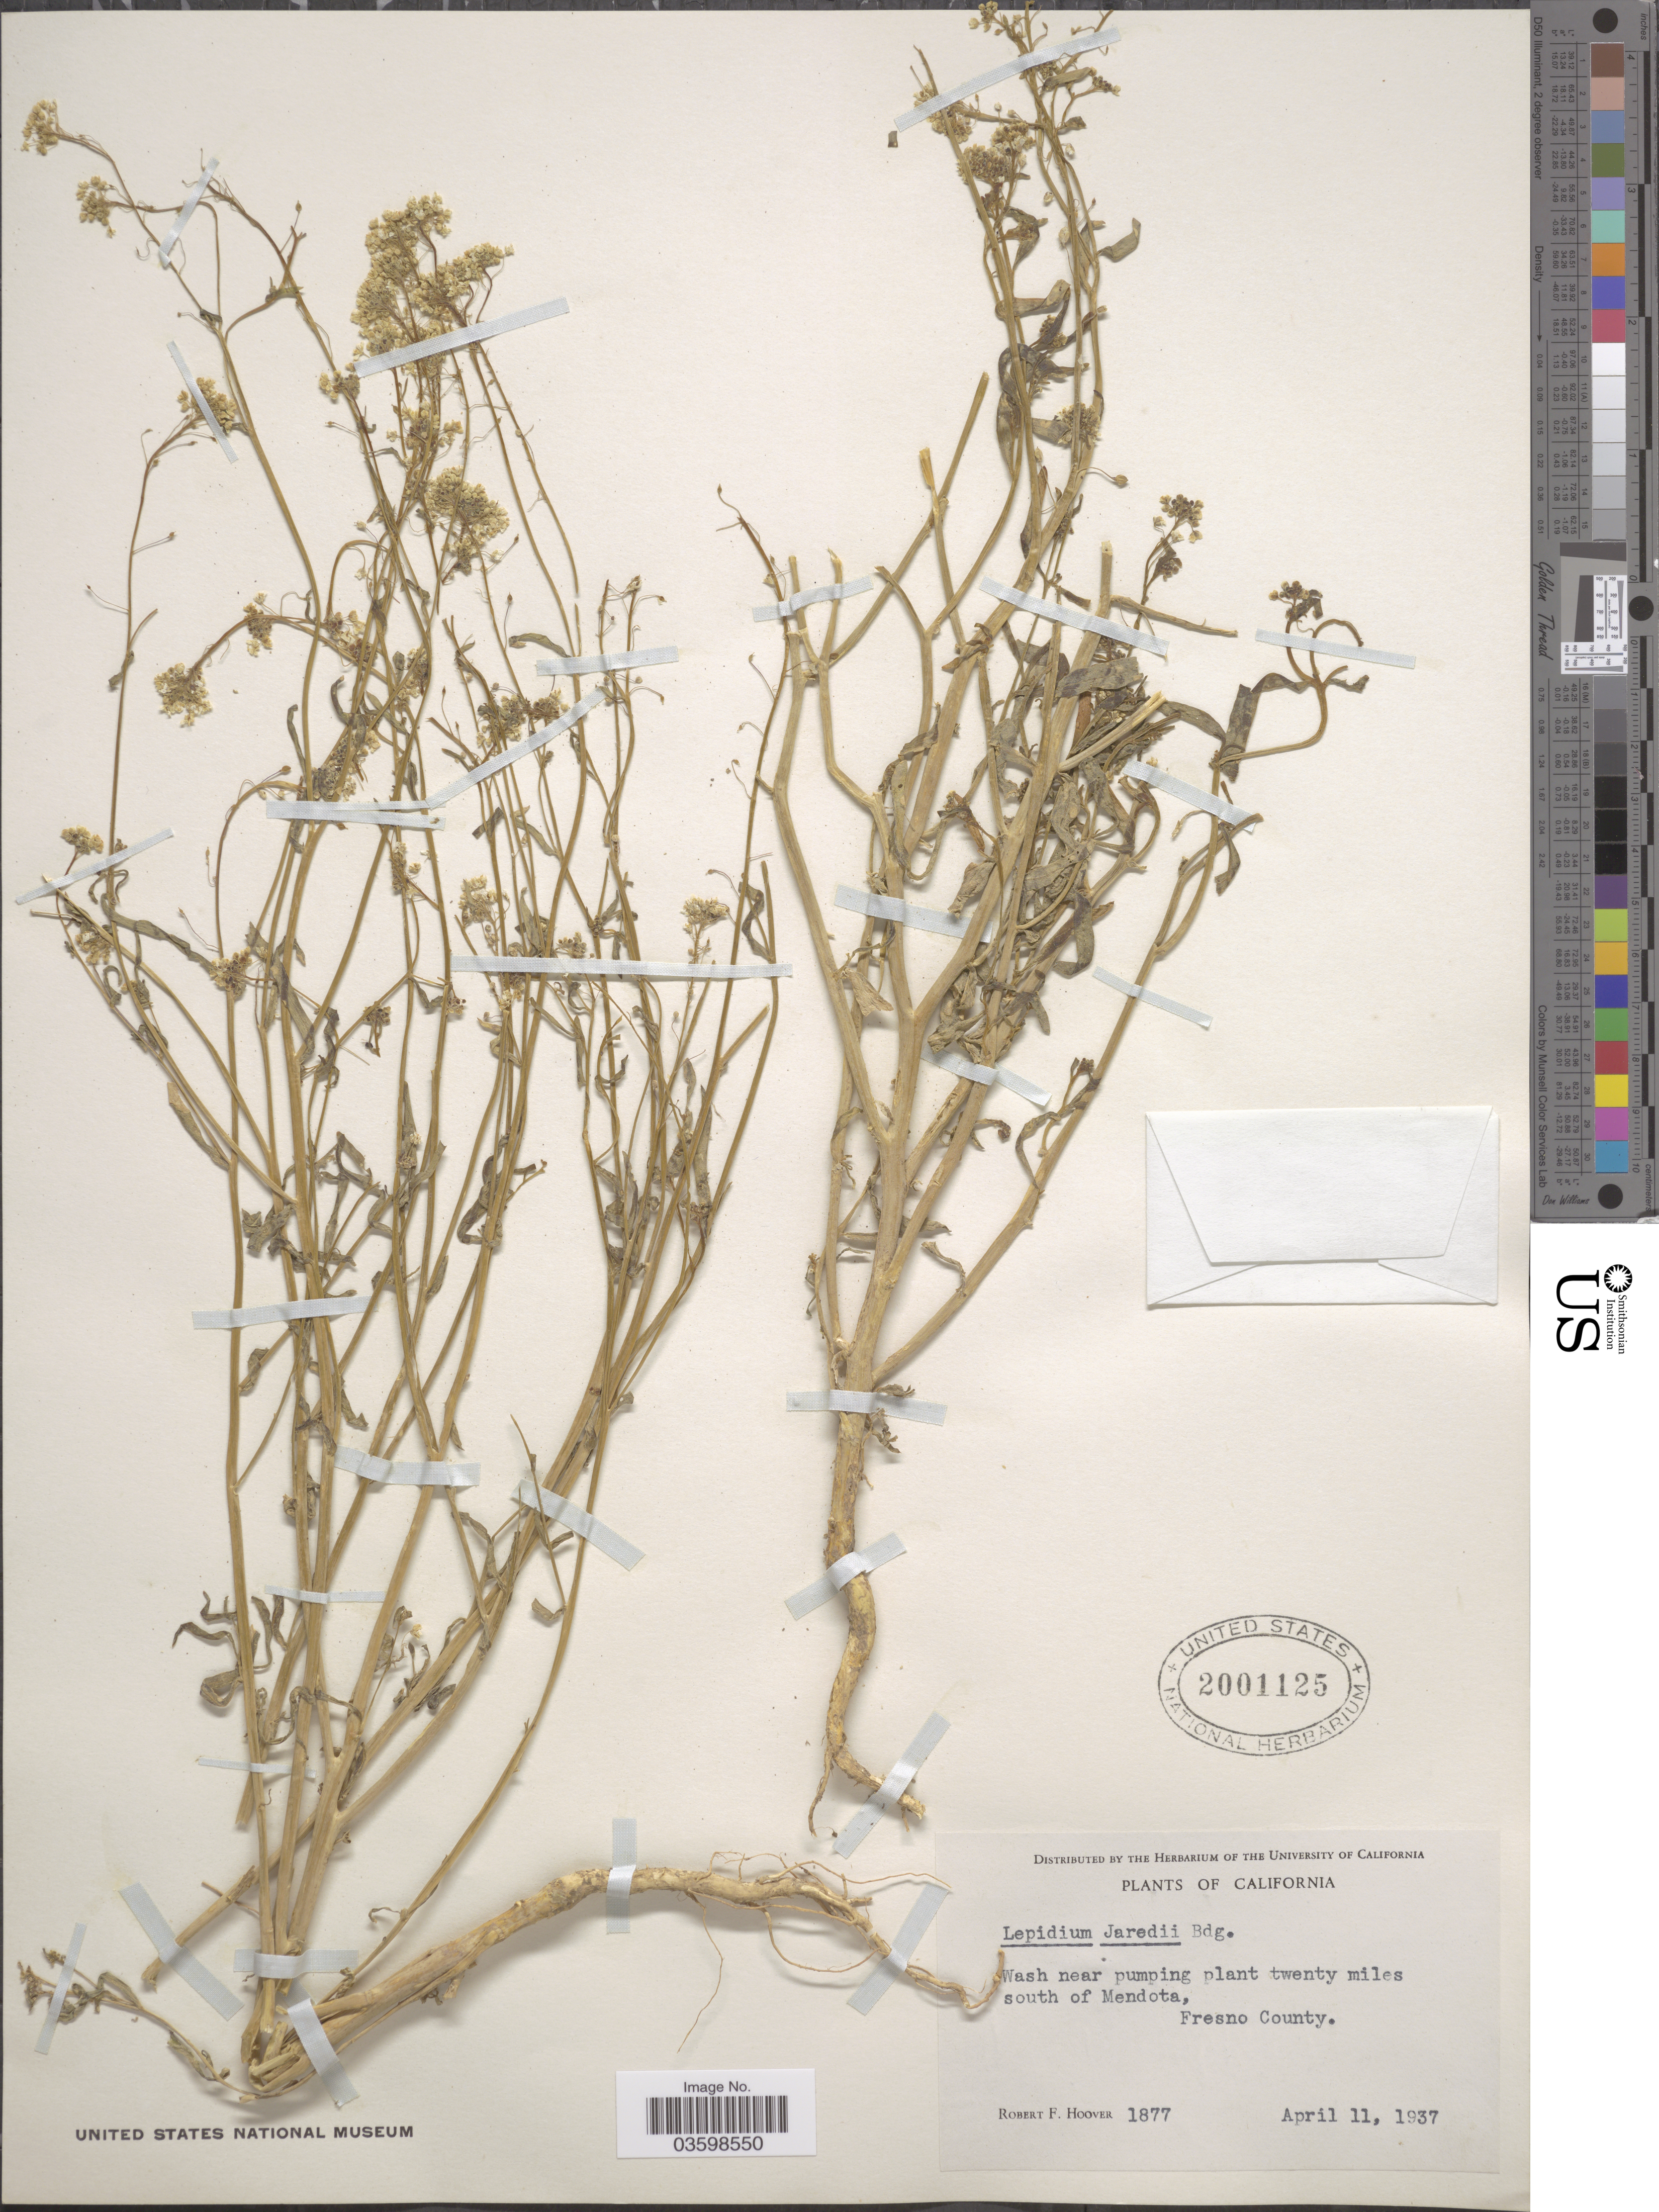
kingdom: Plantae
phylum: Tracheophyta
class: Magnoliopsida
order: Brassicales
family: Brassicaceae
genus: Lepidium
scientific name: Lepidium jaredii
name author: Brandegee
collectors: R. F. Hoover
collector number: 1877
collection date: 1937-04-11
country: United States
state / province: California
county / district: Fresno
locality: Twenty miles south of Mendota, Fresno County.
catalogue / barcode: US 2001125